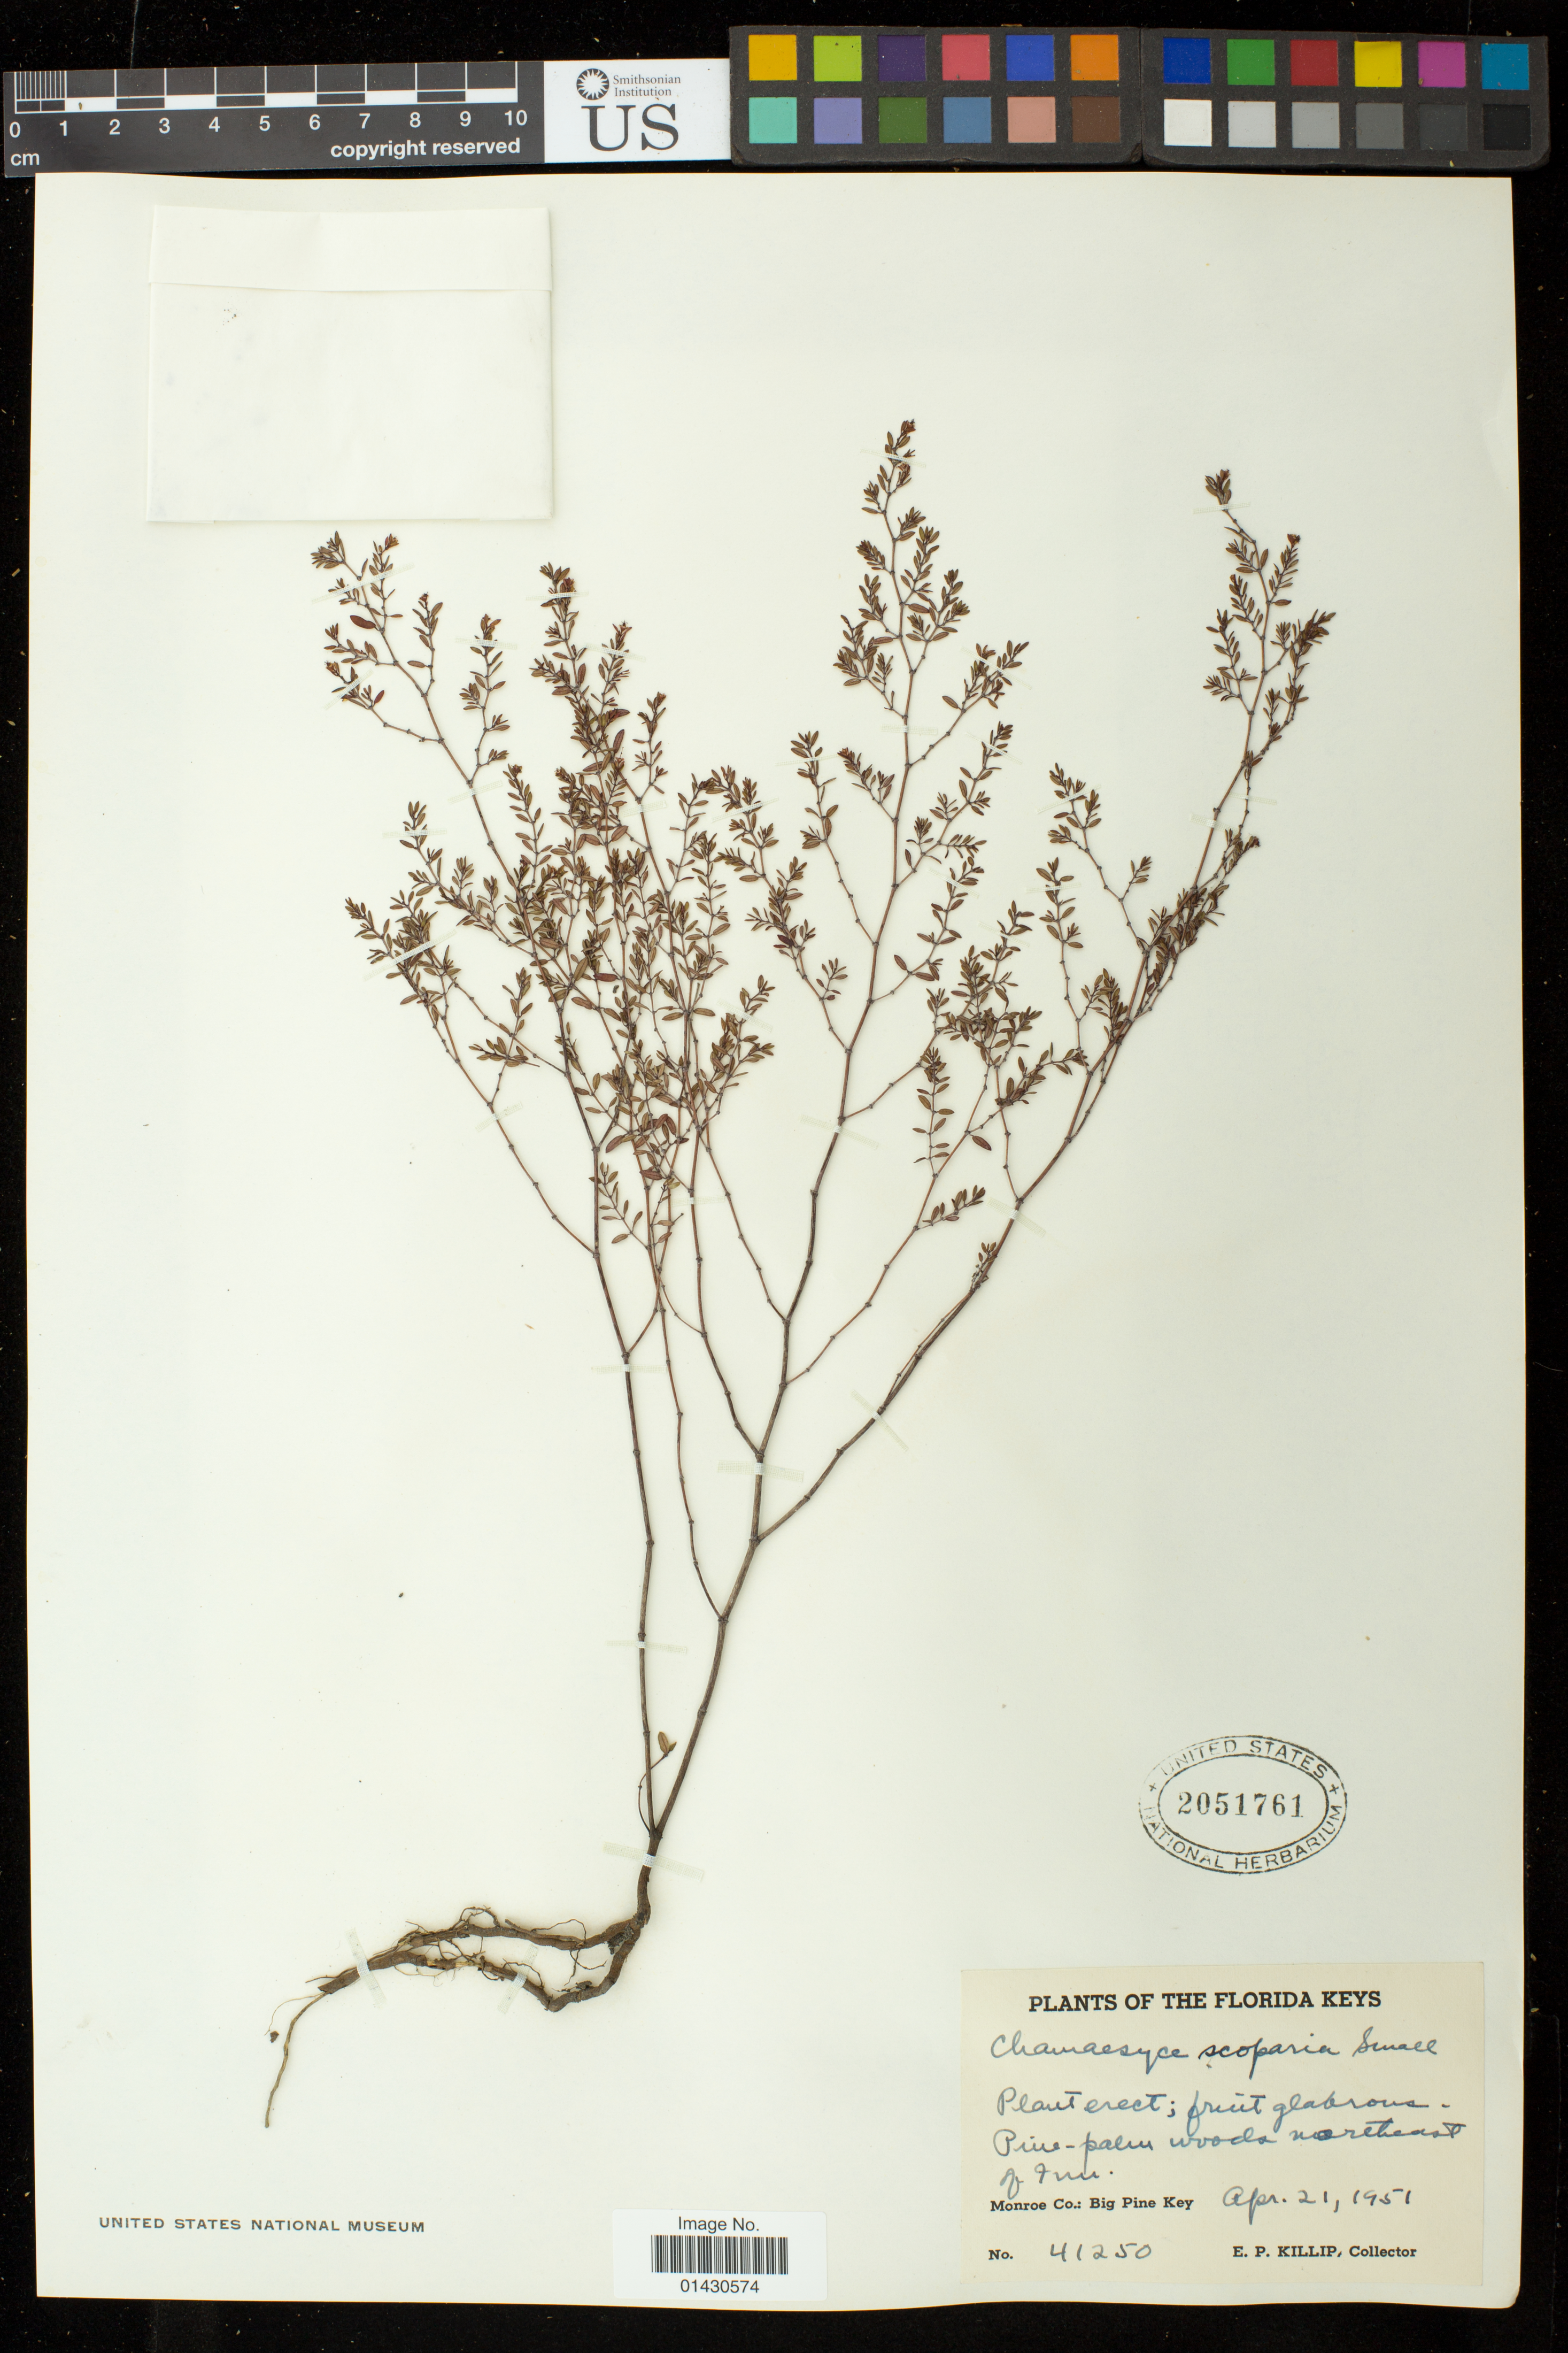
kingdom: Plantae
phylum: Tracheophyta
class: Magnoliopsida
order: Malpighiales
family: Euphorbiaceae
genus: Euphorbia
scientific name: Euphorbia porteriana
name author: (Small) Oudejans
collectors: E. P. Killip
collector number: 41250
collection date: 1951-04-21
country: United States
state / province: Florida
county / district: Monroe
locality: Pine-palm woods Northeast of 9 mi. Big Pine Key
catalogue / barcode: US 2051761